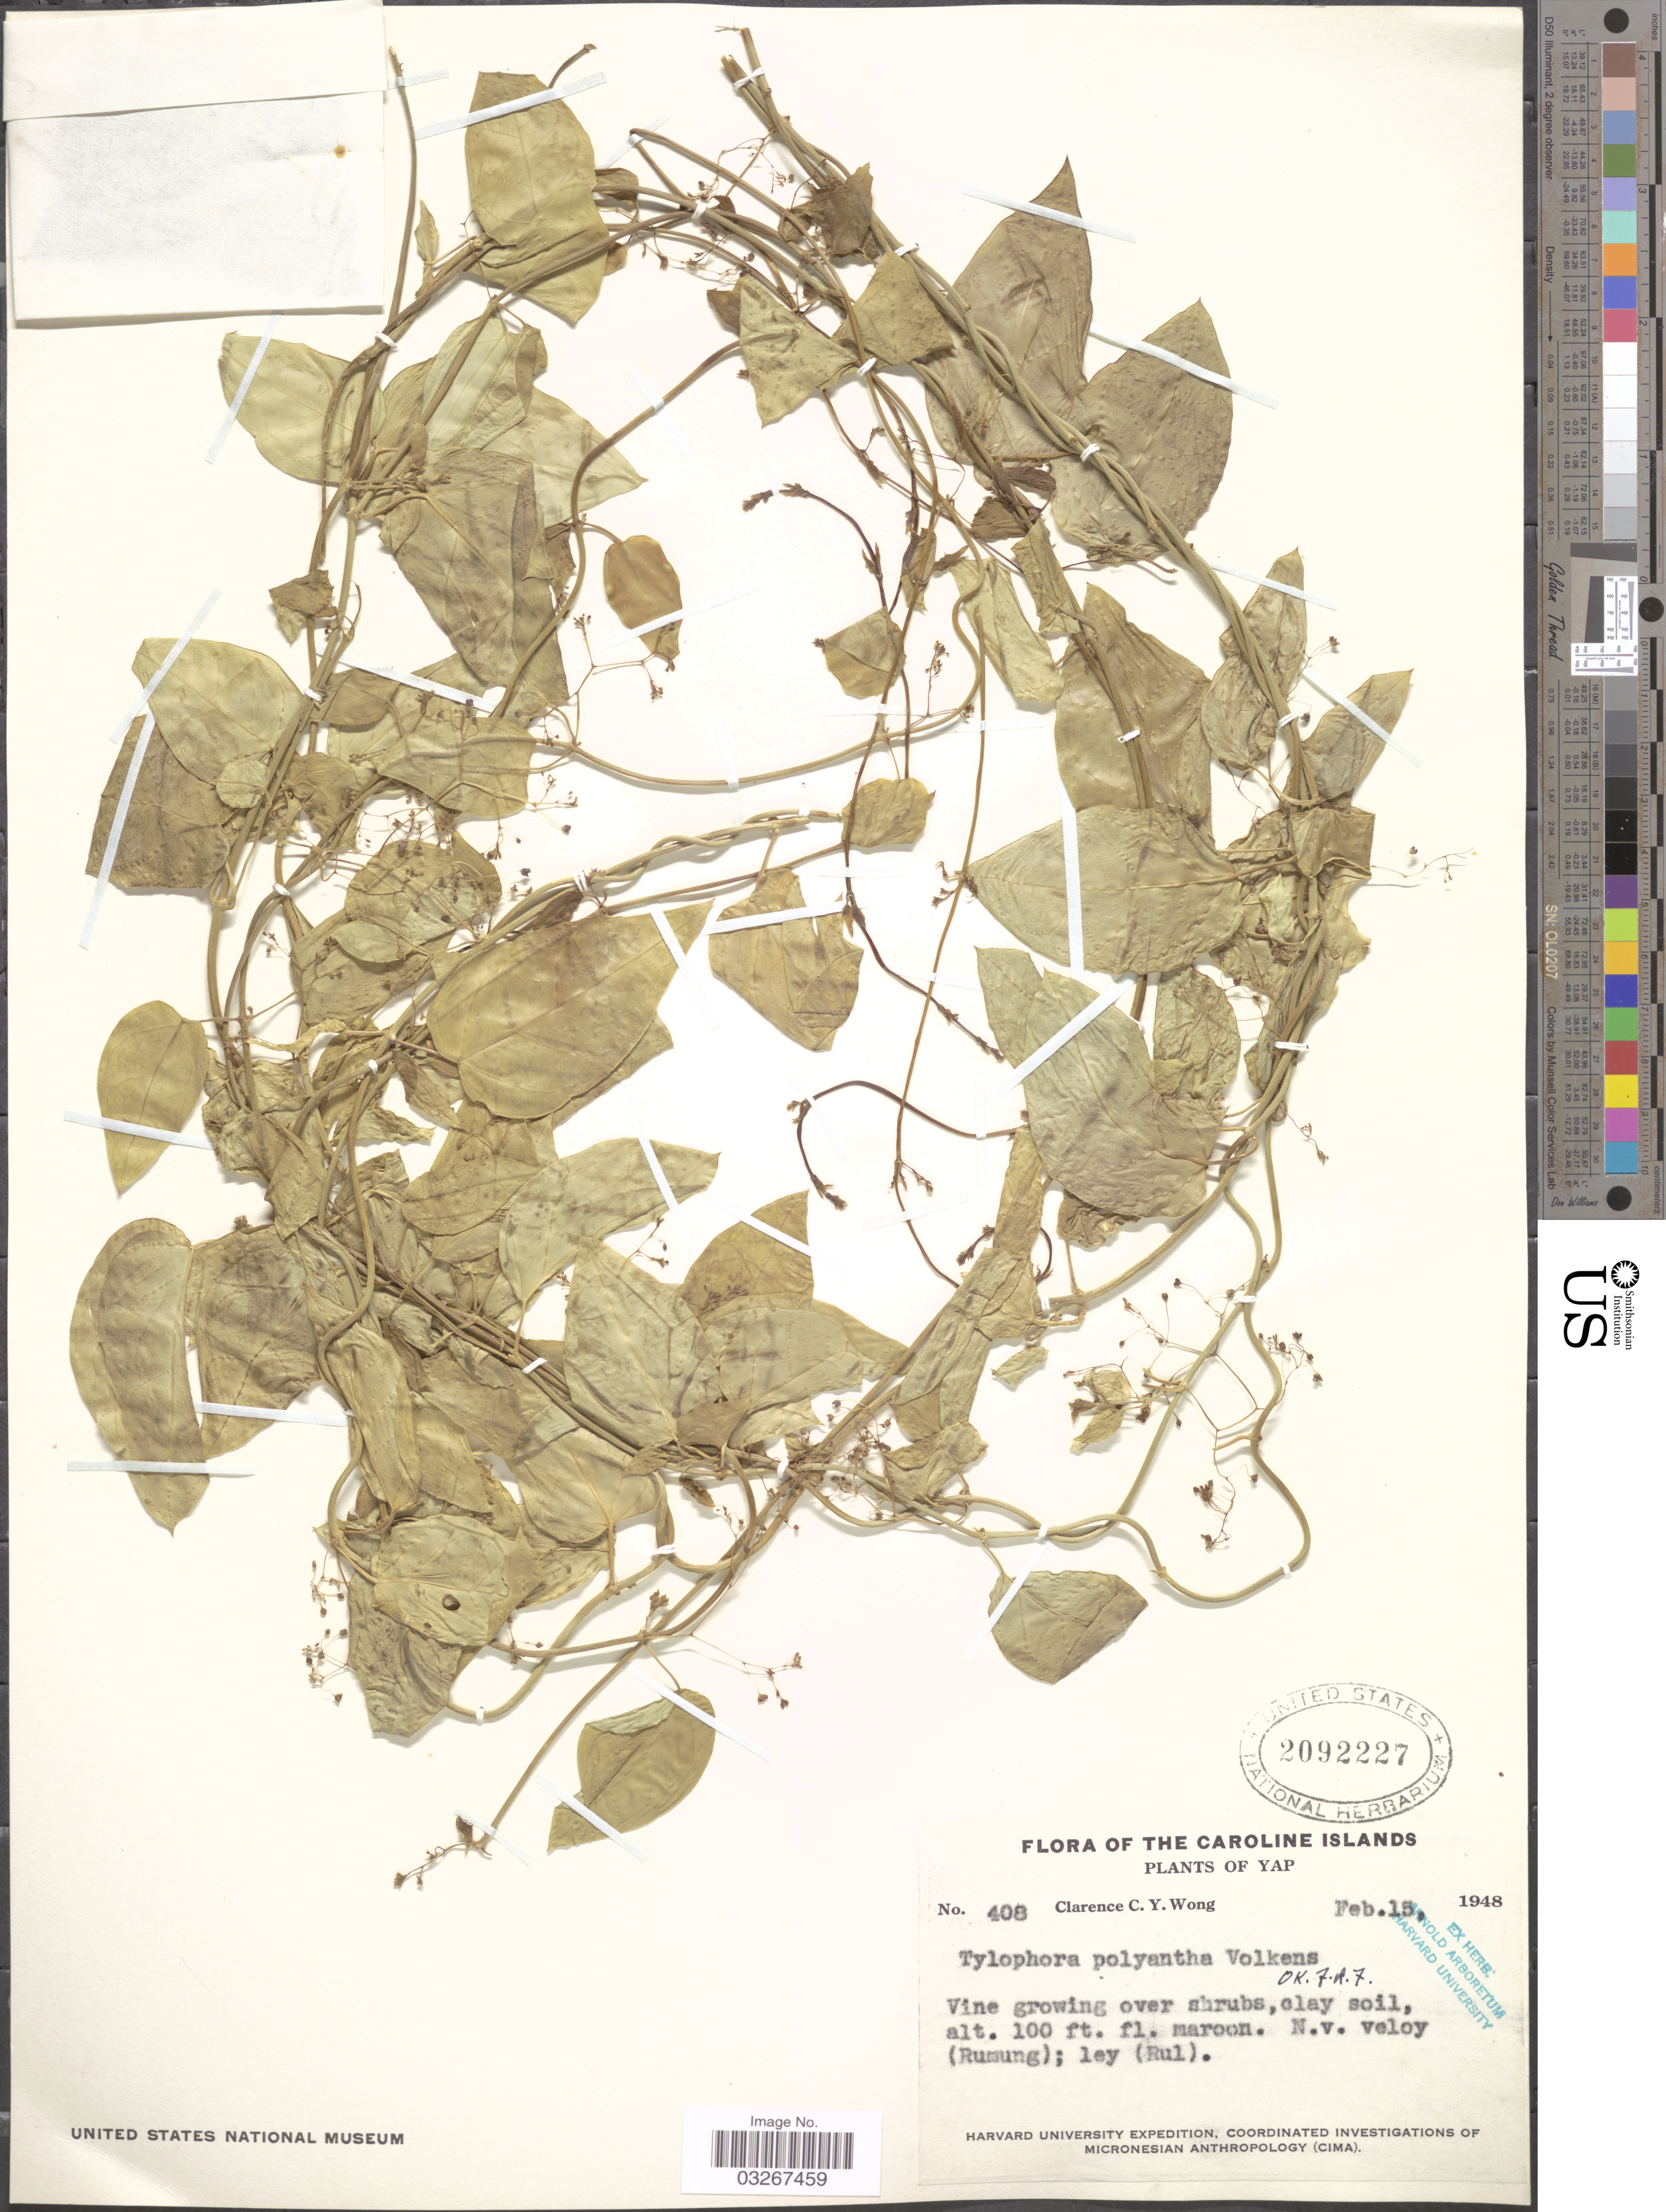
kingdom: Plantae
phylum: Tracheophyta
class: Magnoliopsida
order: Gentianales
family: Apocynaceae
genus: Tylophora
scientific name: Tylophora polyantha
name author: Volkens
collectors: C. Wong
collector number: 408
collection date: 1948-02-15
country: Micronesia, Federated States of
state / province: Yap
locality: The Caroline Islands.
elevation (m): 30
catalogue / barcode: US 2092227